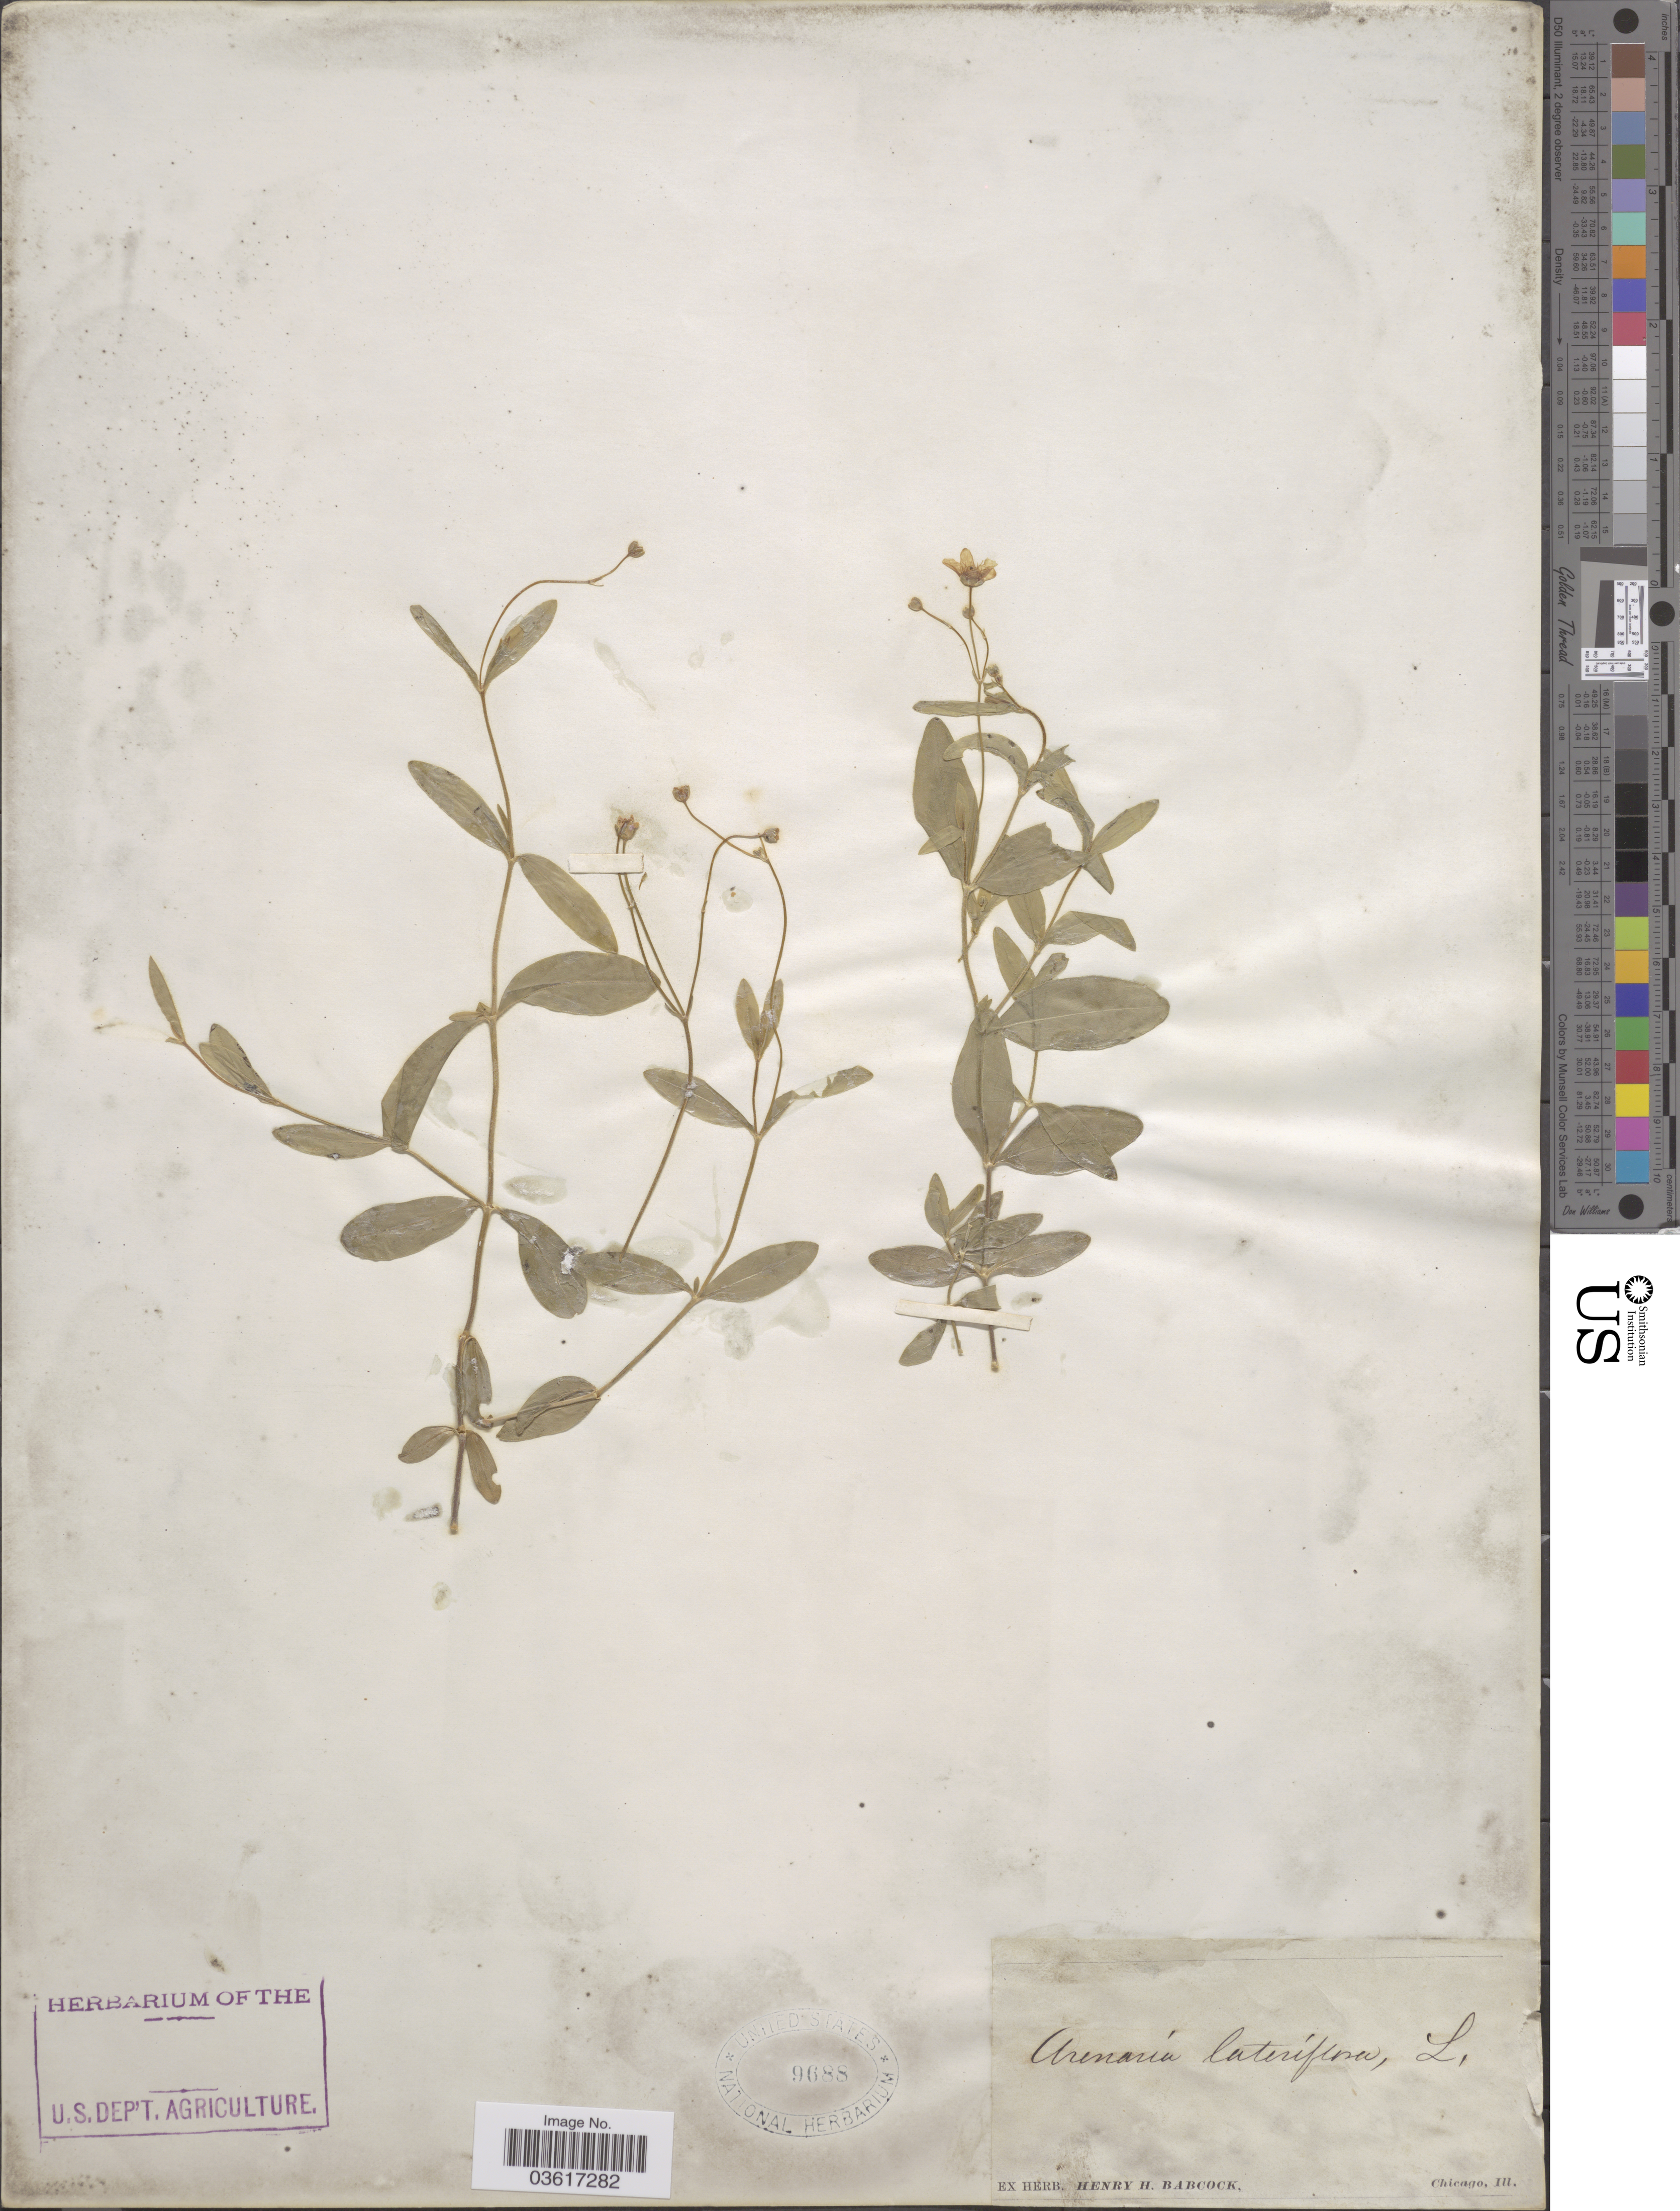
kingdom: Plantae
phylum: Tracheophyta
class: Magnoliopsida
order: Caryophyllales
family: Caryophyllaceae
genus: Moehringia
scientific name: Moehringia lateriflora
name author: (L.) Fenzl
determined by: Strong, Mark T., (BOT), Smithsonian Institution - National Museum of Natural History (UNITED STATES)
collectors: ex herb. Henry Homes Babcock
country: United States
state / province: Illinois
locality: Chicago.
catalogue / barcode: US 9688